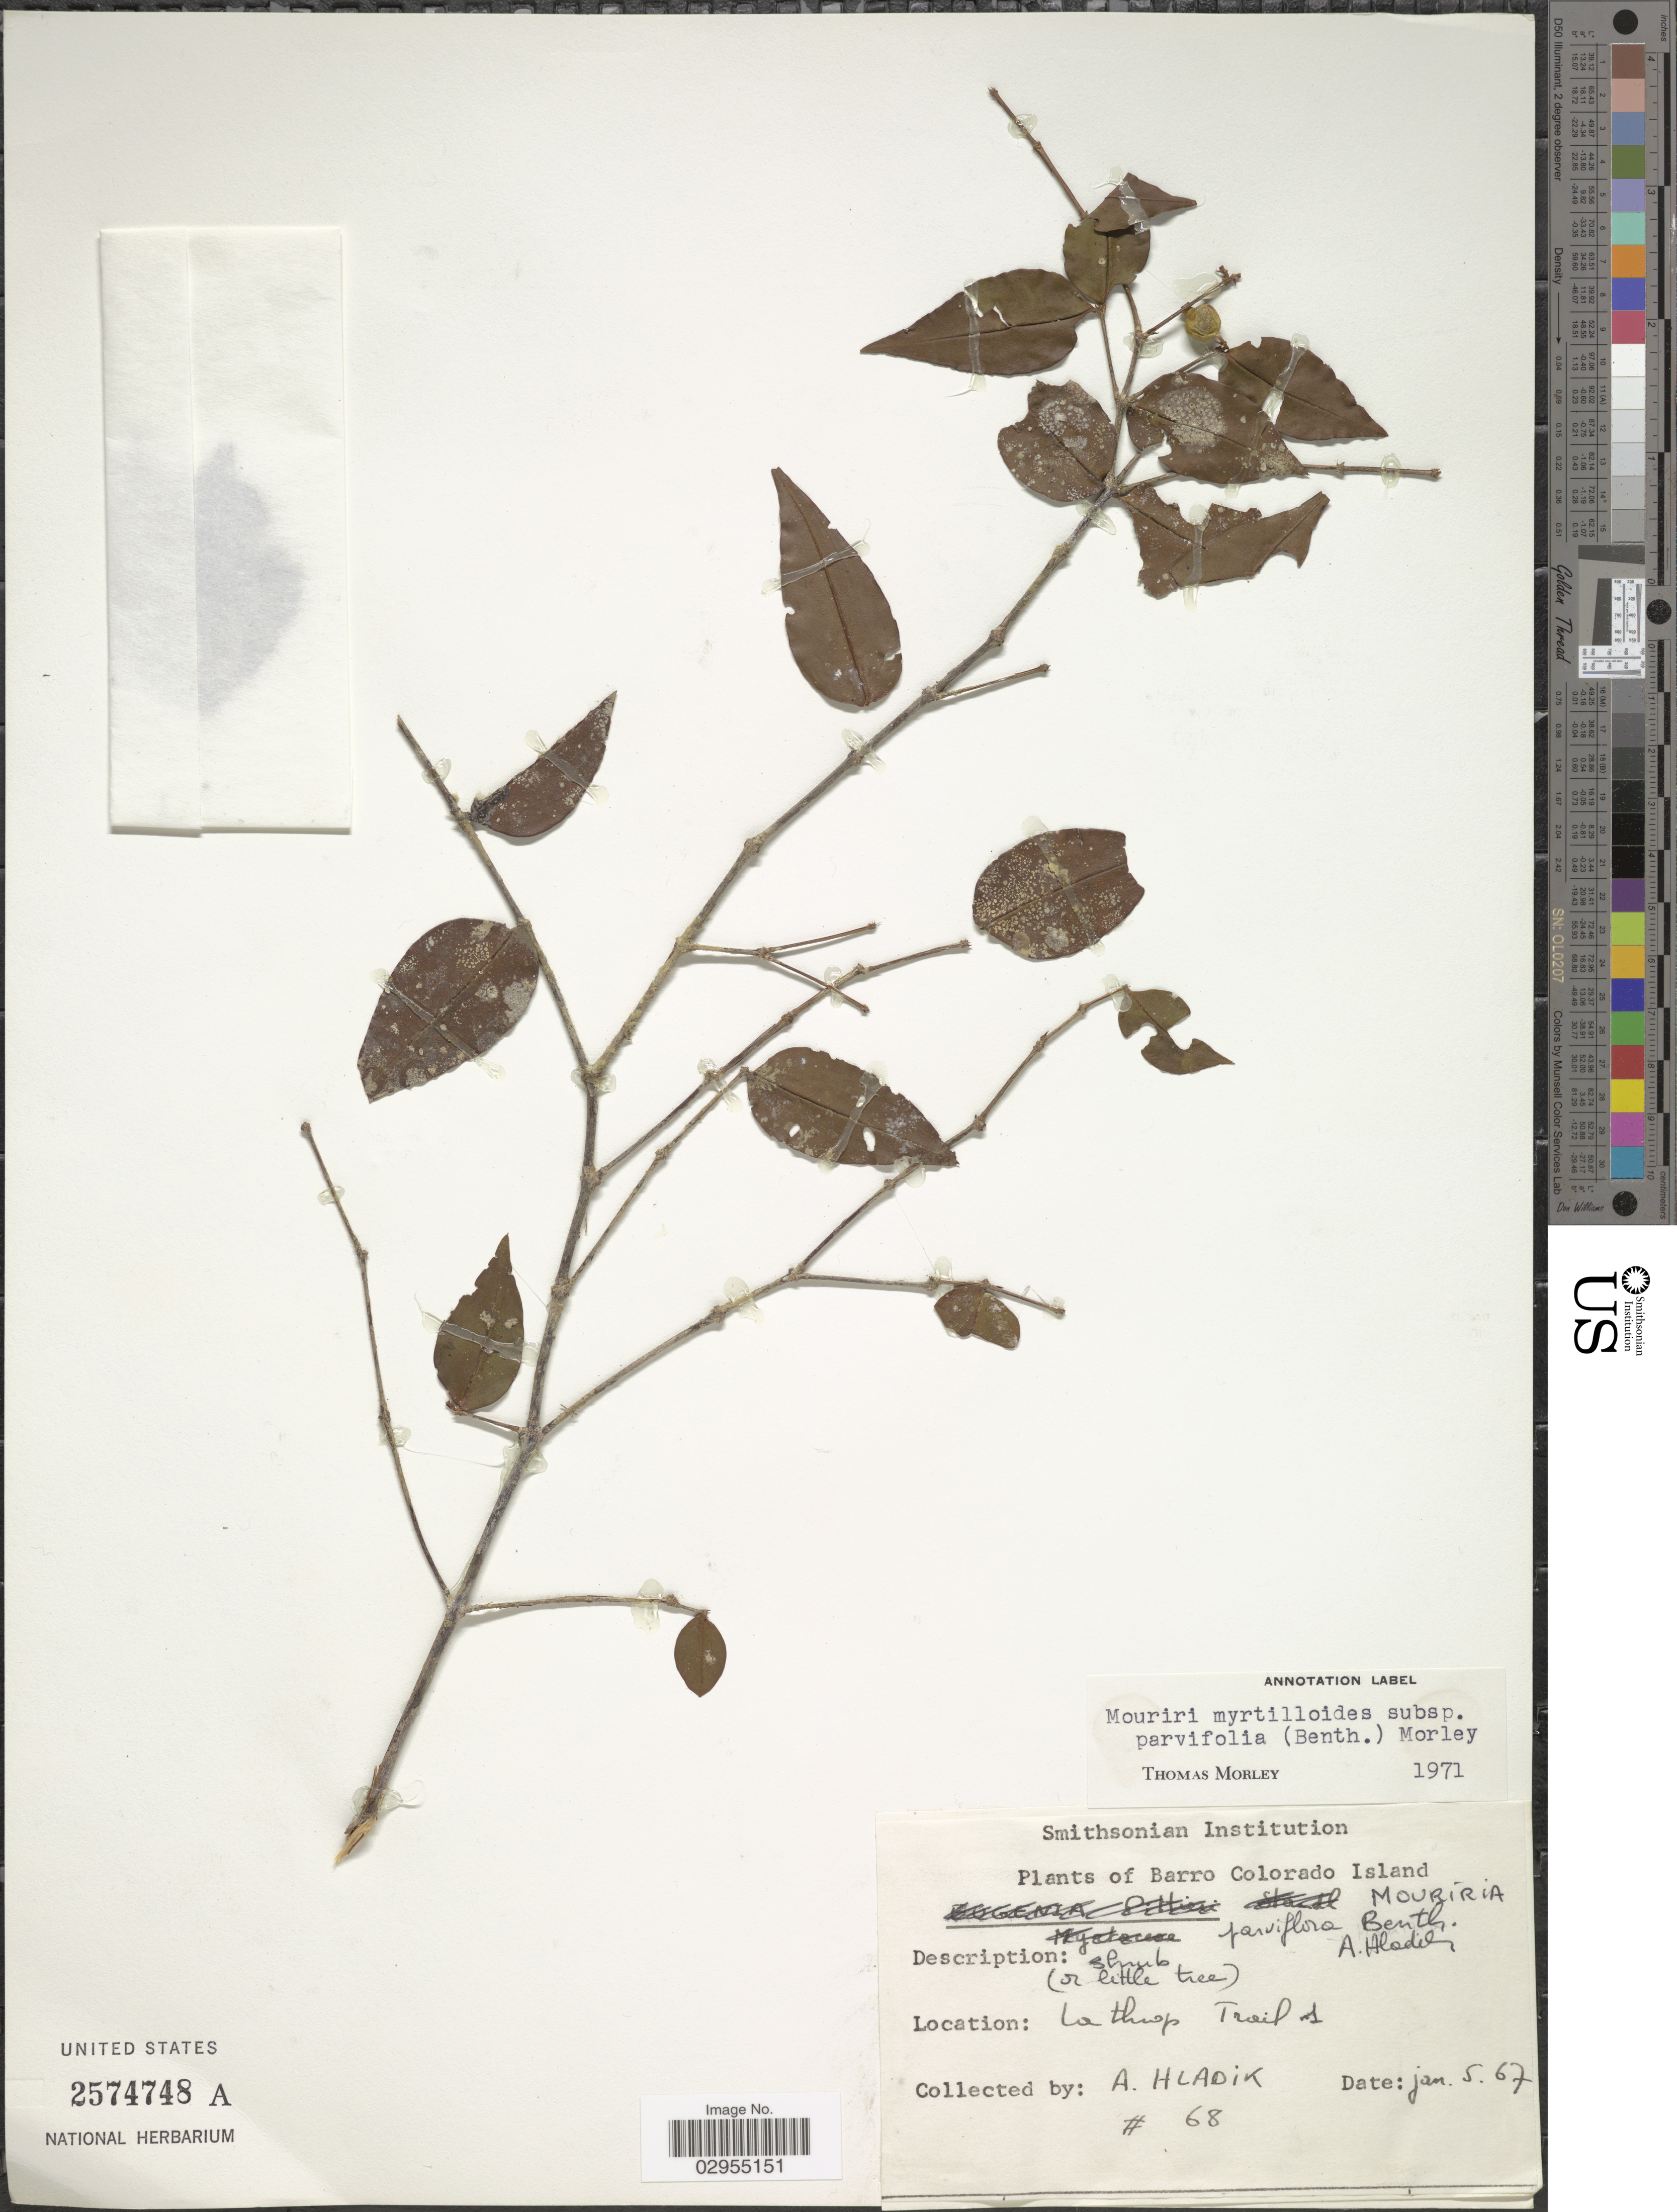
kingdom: Plantae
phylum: Tracheophyta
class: Magnoliopsida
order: Myrtales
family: Melastomataceae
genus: Mouriri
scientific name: Mouriri parvifolia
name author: Benth.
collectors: A. Hladik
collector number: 68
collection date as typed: Transcribed d/m/y: 5/1/67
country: Panama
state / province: Panamá Oeste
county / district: Canal Zone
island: Barro Colorado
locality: Barro Colorado Island. Lathrop Trail 1.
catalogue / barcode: US 2574748A